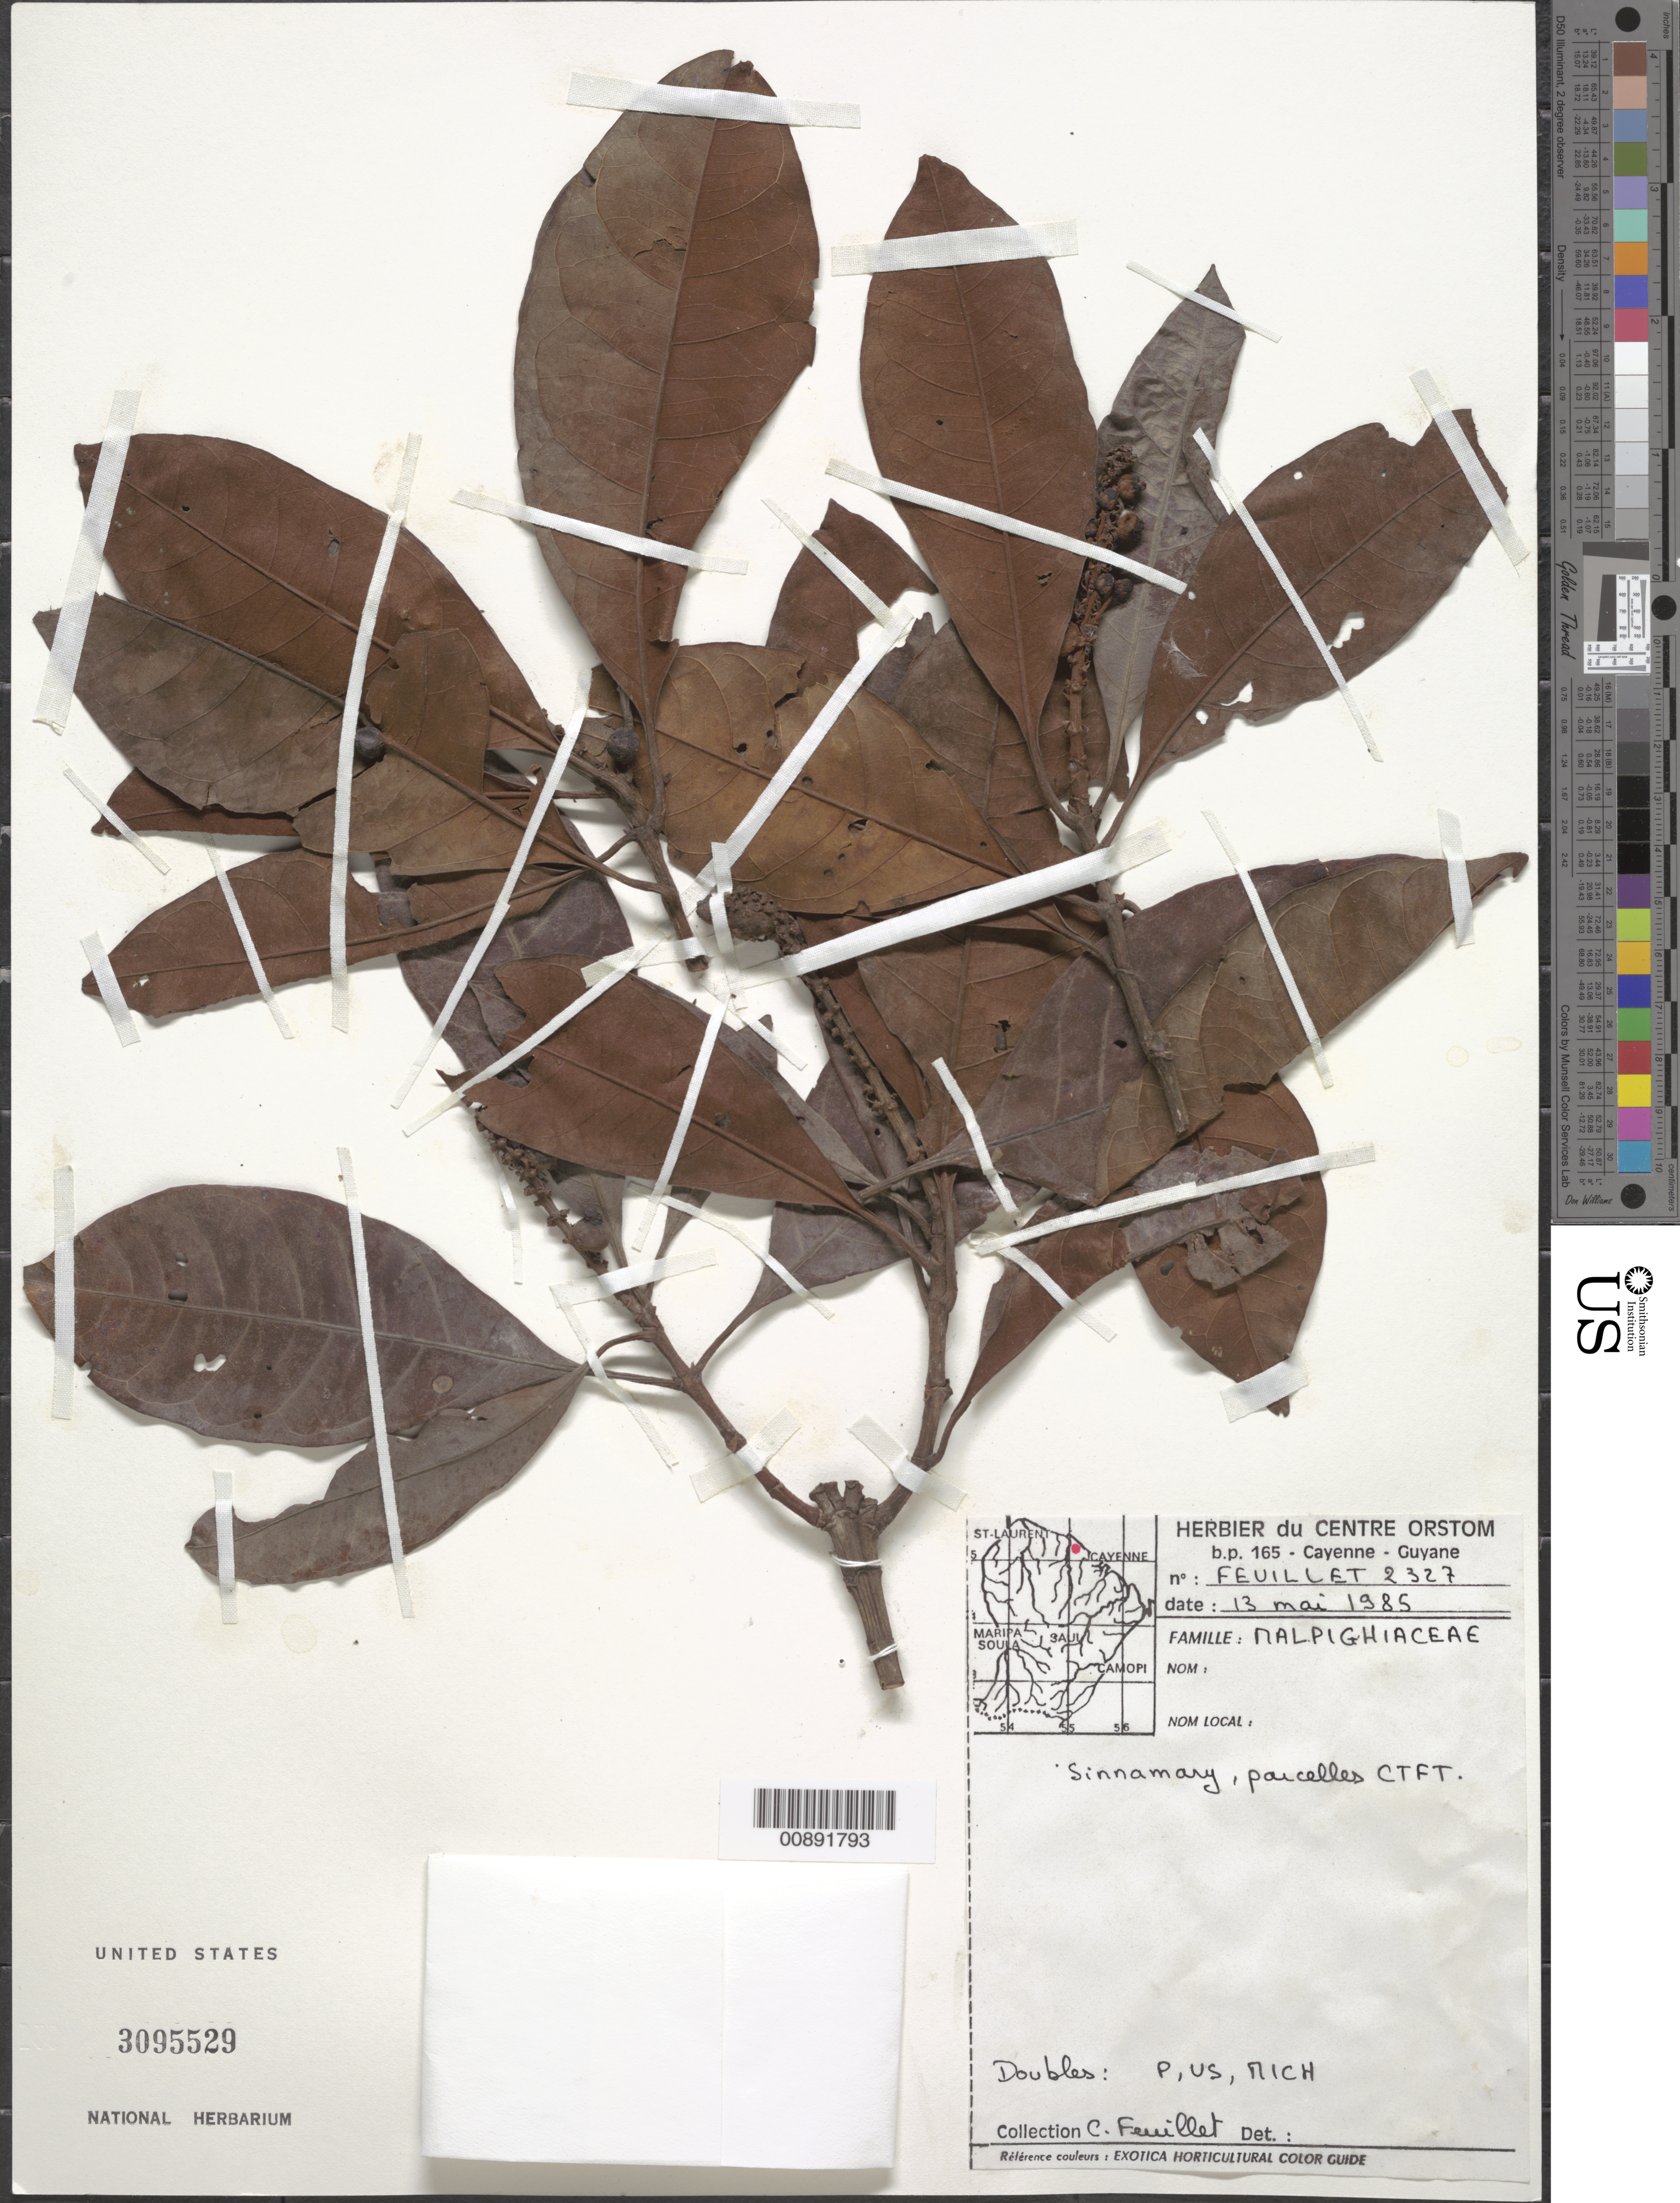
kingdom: Plantae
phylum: Tracheophyta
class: Magnoliopsida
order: Malpighiales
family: Malpighiaceae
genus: Byrsonima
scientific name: Byrsonima sp.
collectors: C. Feuillet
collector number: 2327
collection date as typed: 13 May 1985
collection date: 1985-05-13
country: French Guiana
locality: Sinnamary, parcelles CTFT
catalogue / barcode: US 3095529